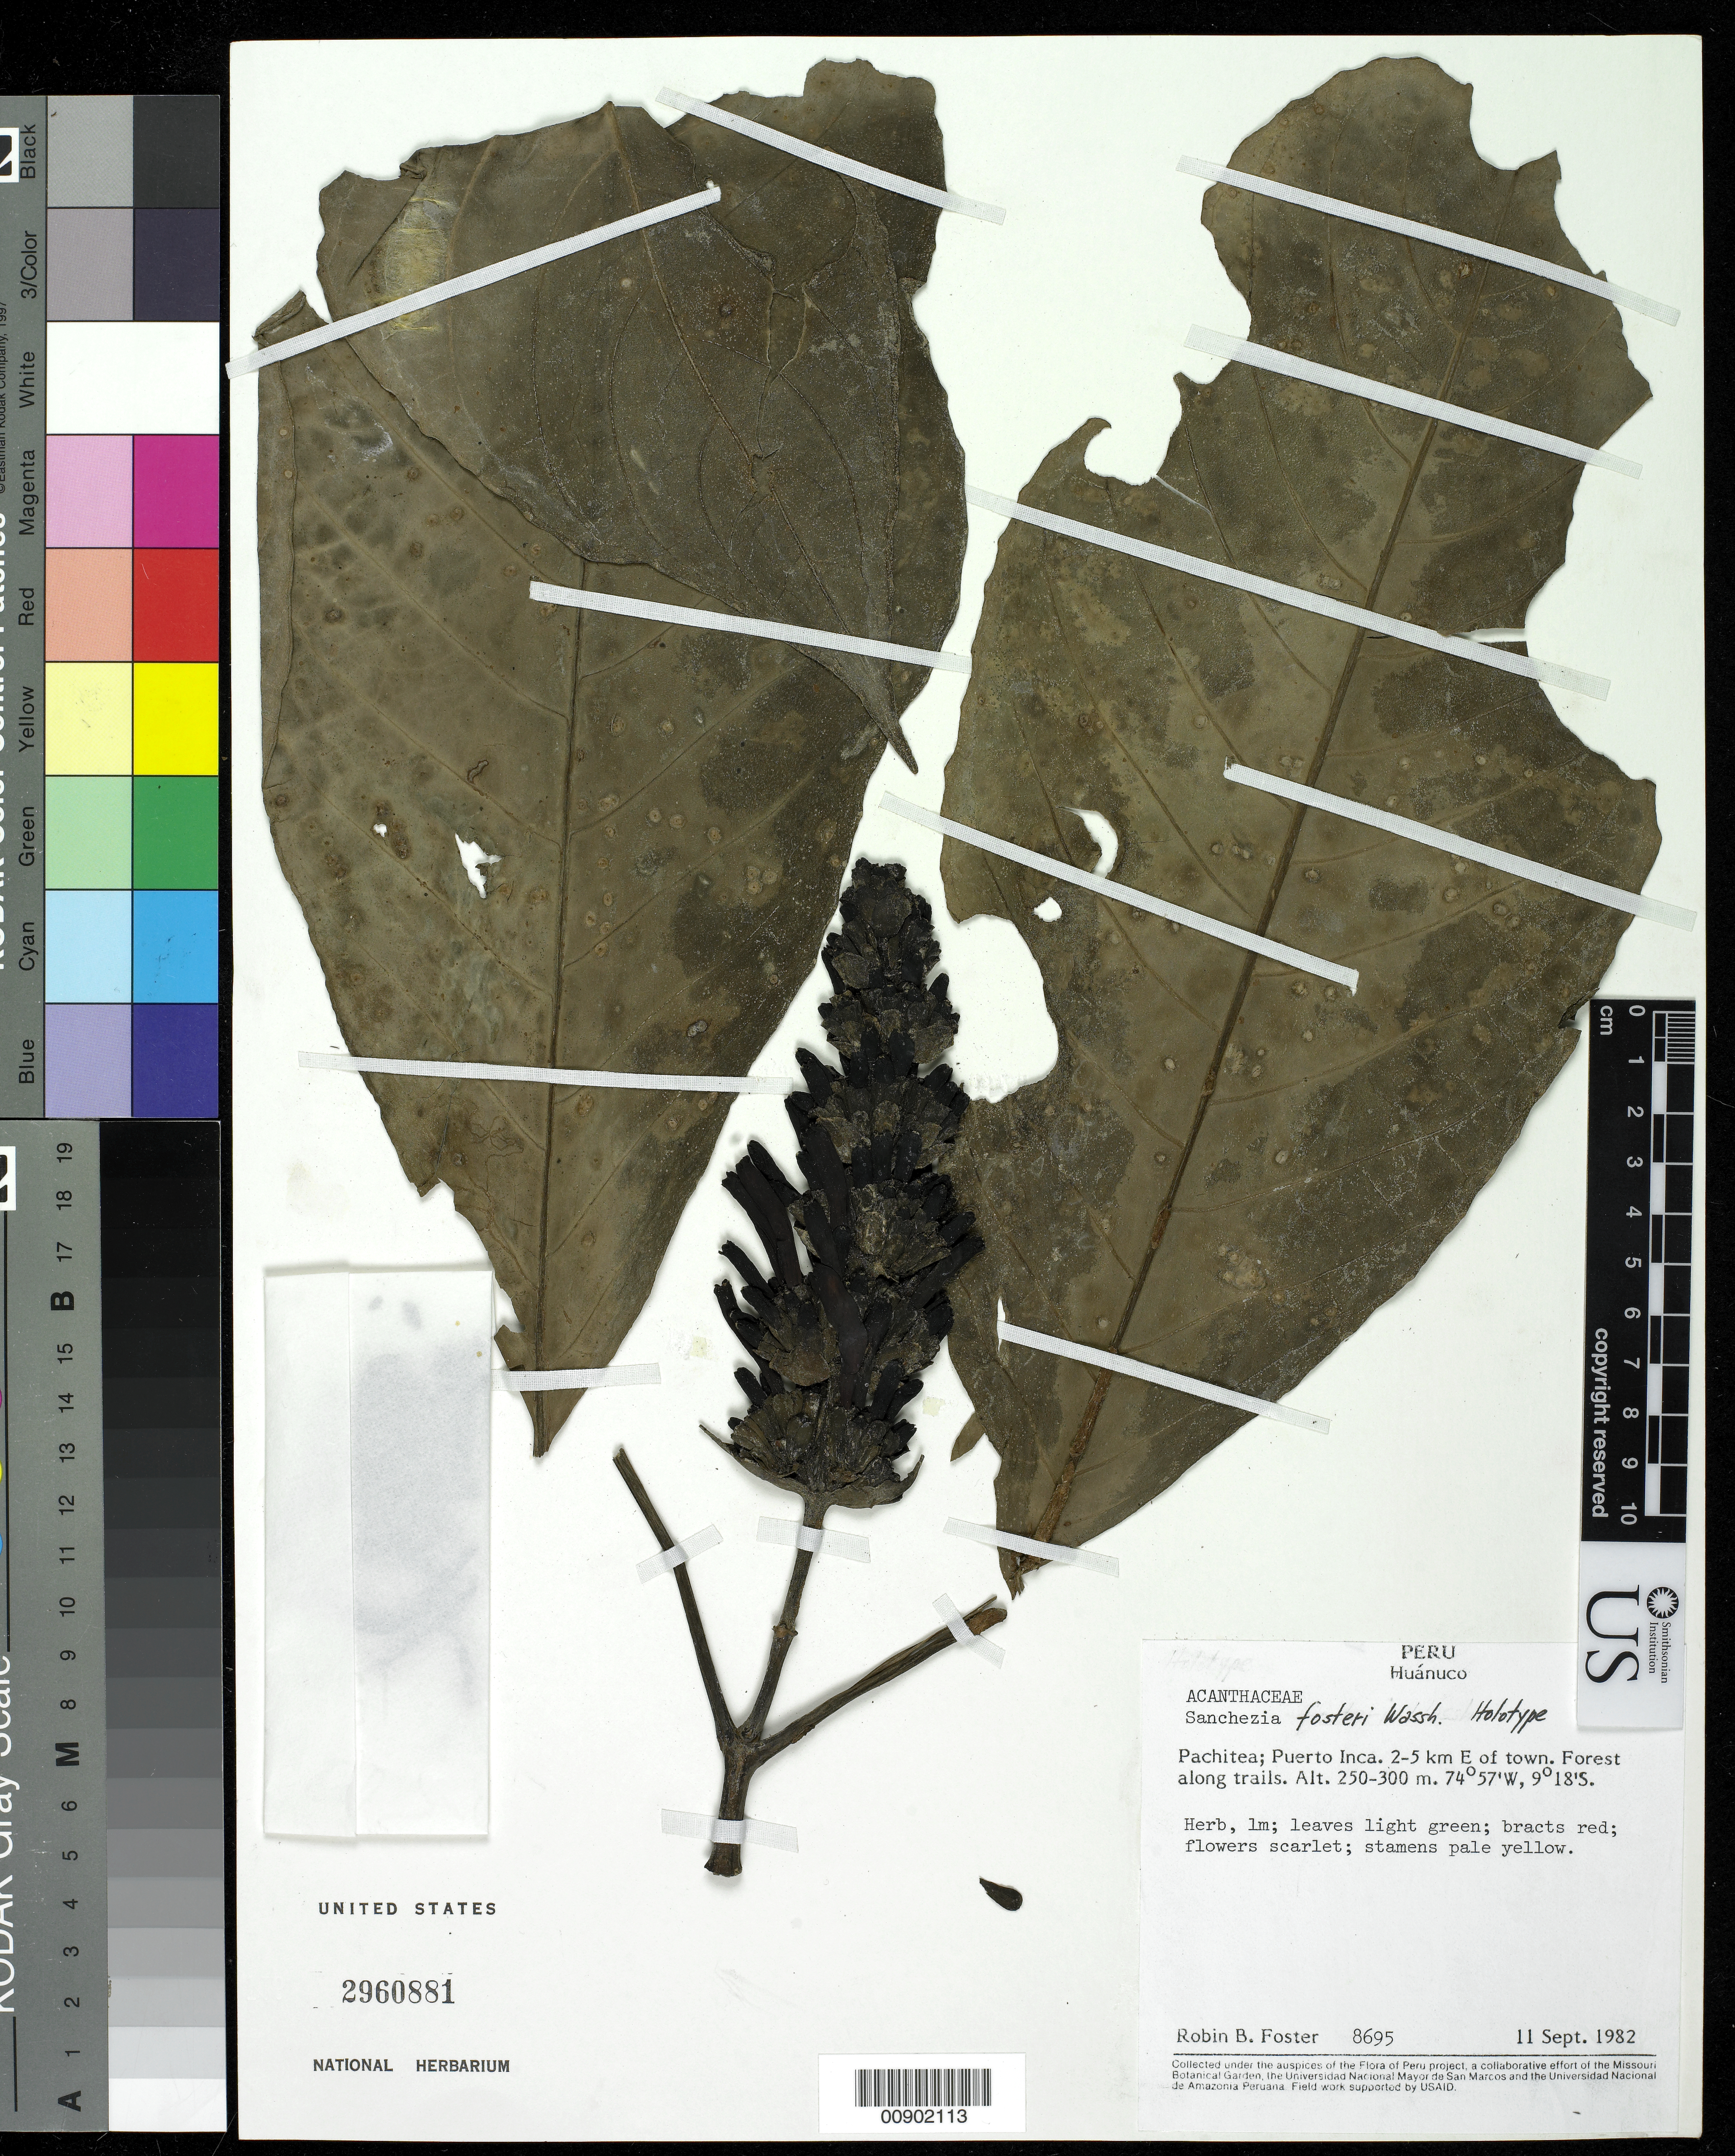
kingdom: Plantae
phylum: Tracheophyta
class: Magnoliopsida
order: Lamiales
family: Acanthaceae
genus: Sanchezia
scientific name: Sanchezia fosteri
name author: Wassh.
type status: Holotype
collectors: R. B. Foster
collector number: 8695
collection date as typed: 11 Sep 1982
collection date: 1982-09-11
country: Peru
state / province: Huánuco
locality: Pachitea; Puerto Inca, 2-5 km E of town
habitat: Forest along trails.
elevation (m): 250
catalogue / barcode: US 2960881